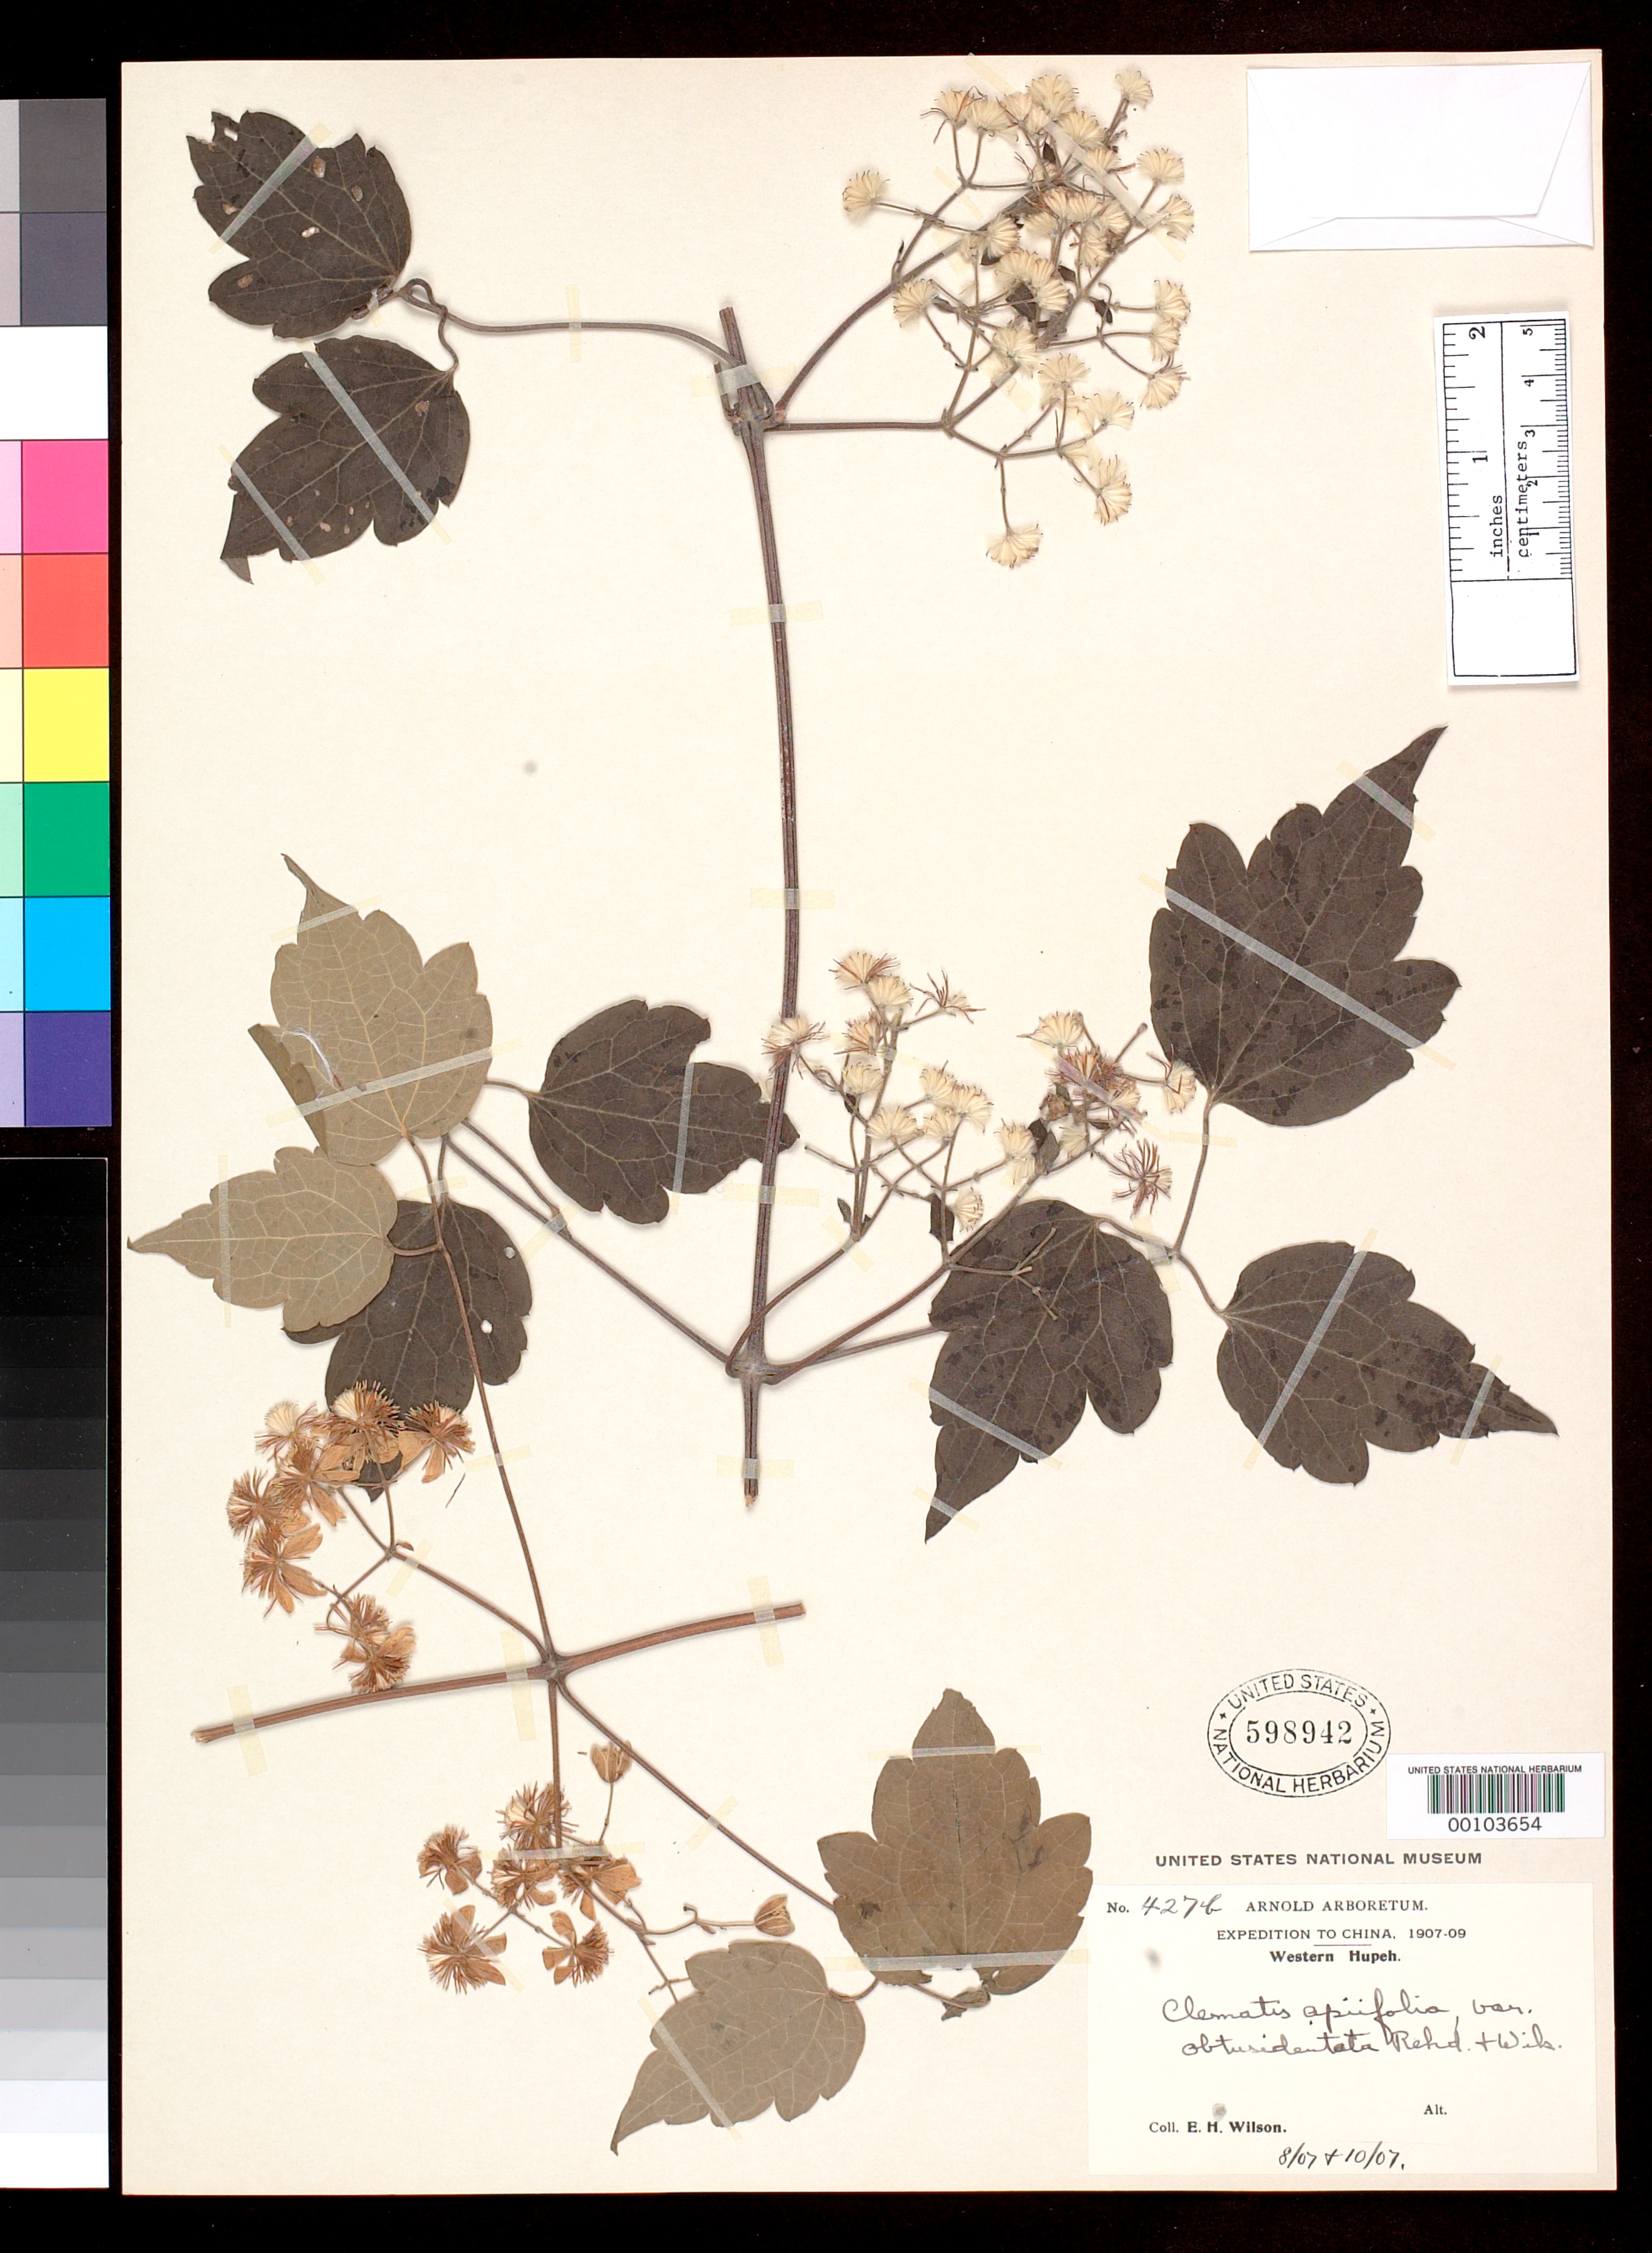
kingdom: Plantae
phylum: Tracheophyta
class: Magnoliopsida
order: Ranunculales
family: Ranunculaceae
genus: Clematis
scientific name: Clematis apiifolia var. obtusidentata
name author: Rehder & E.H. Wilson in Sarg.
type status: Isotype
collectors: E. H. Wilson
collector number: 427 b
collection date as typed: Aug 1907 to -- Oct 1907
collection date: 1907-08/1907-10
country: China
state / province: Hubei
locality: Western Hupeh.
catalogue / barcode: US 598942